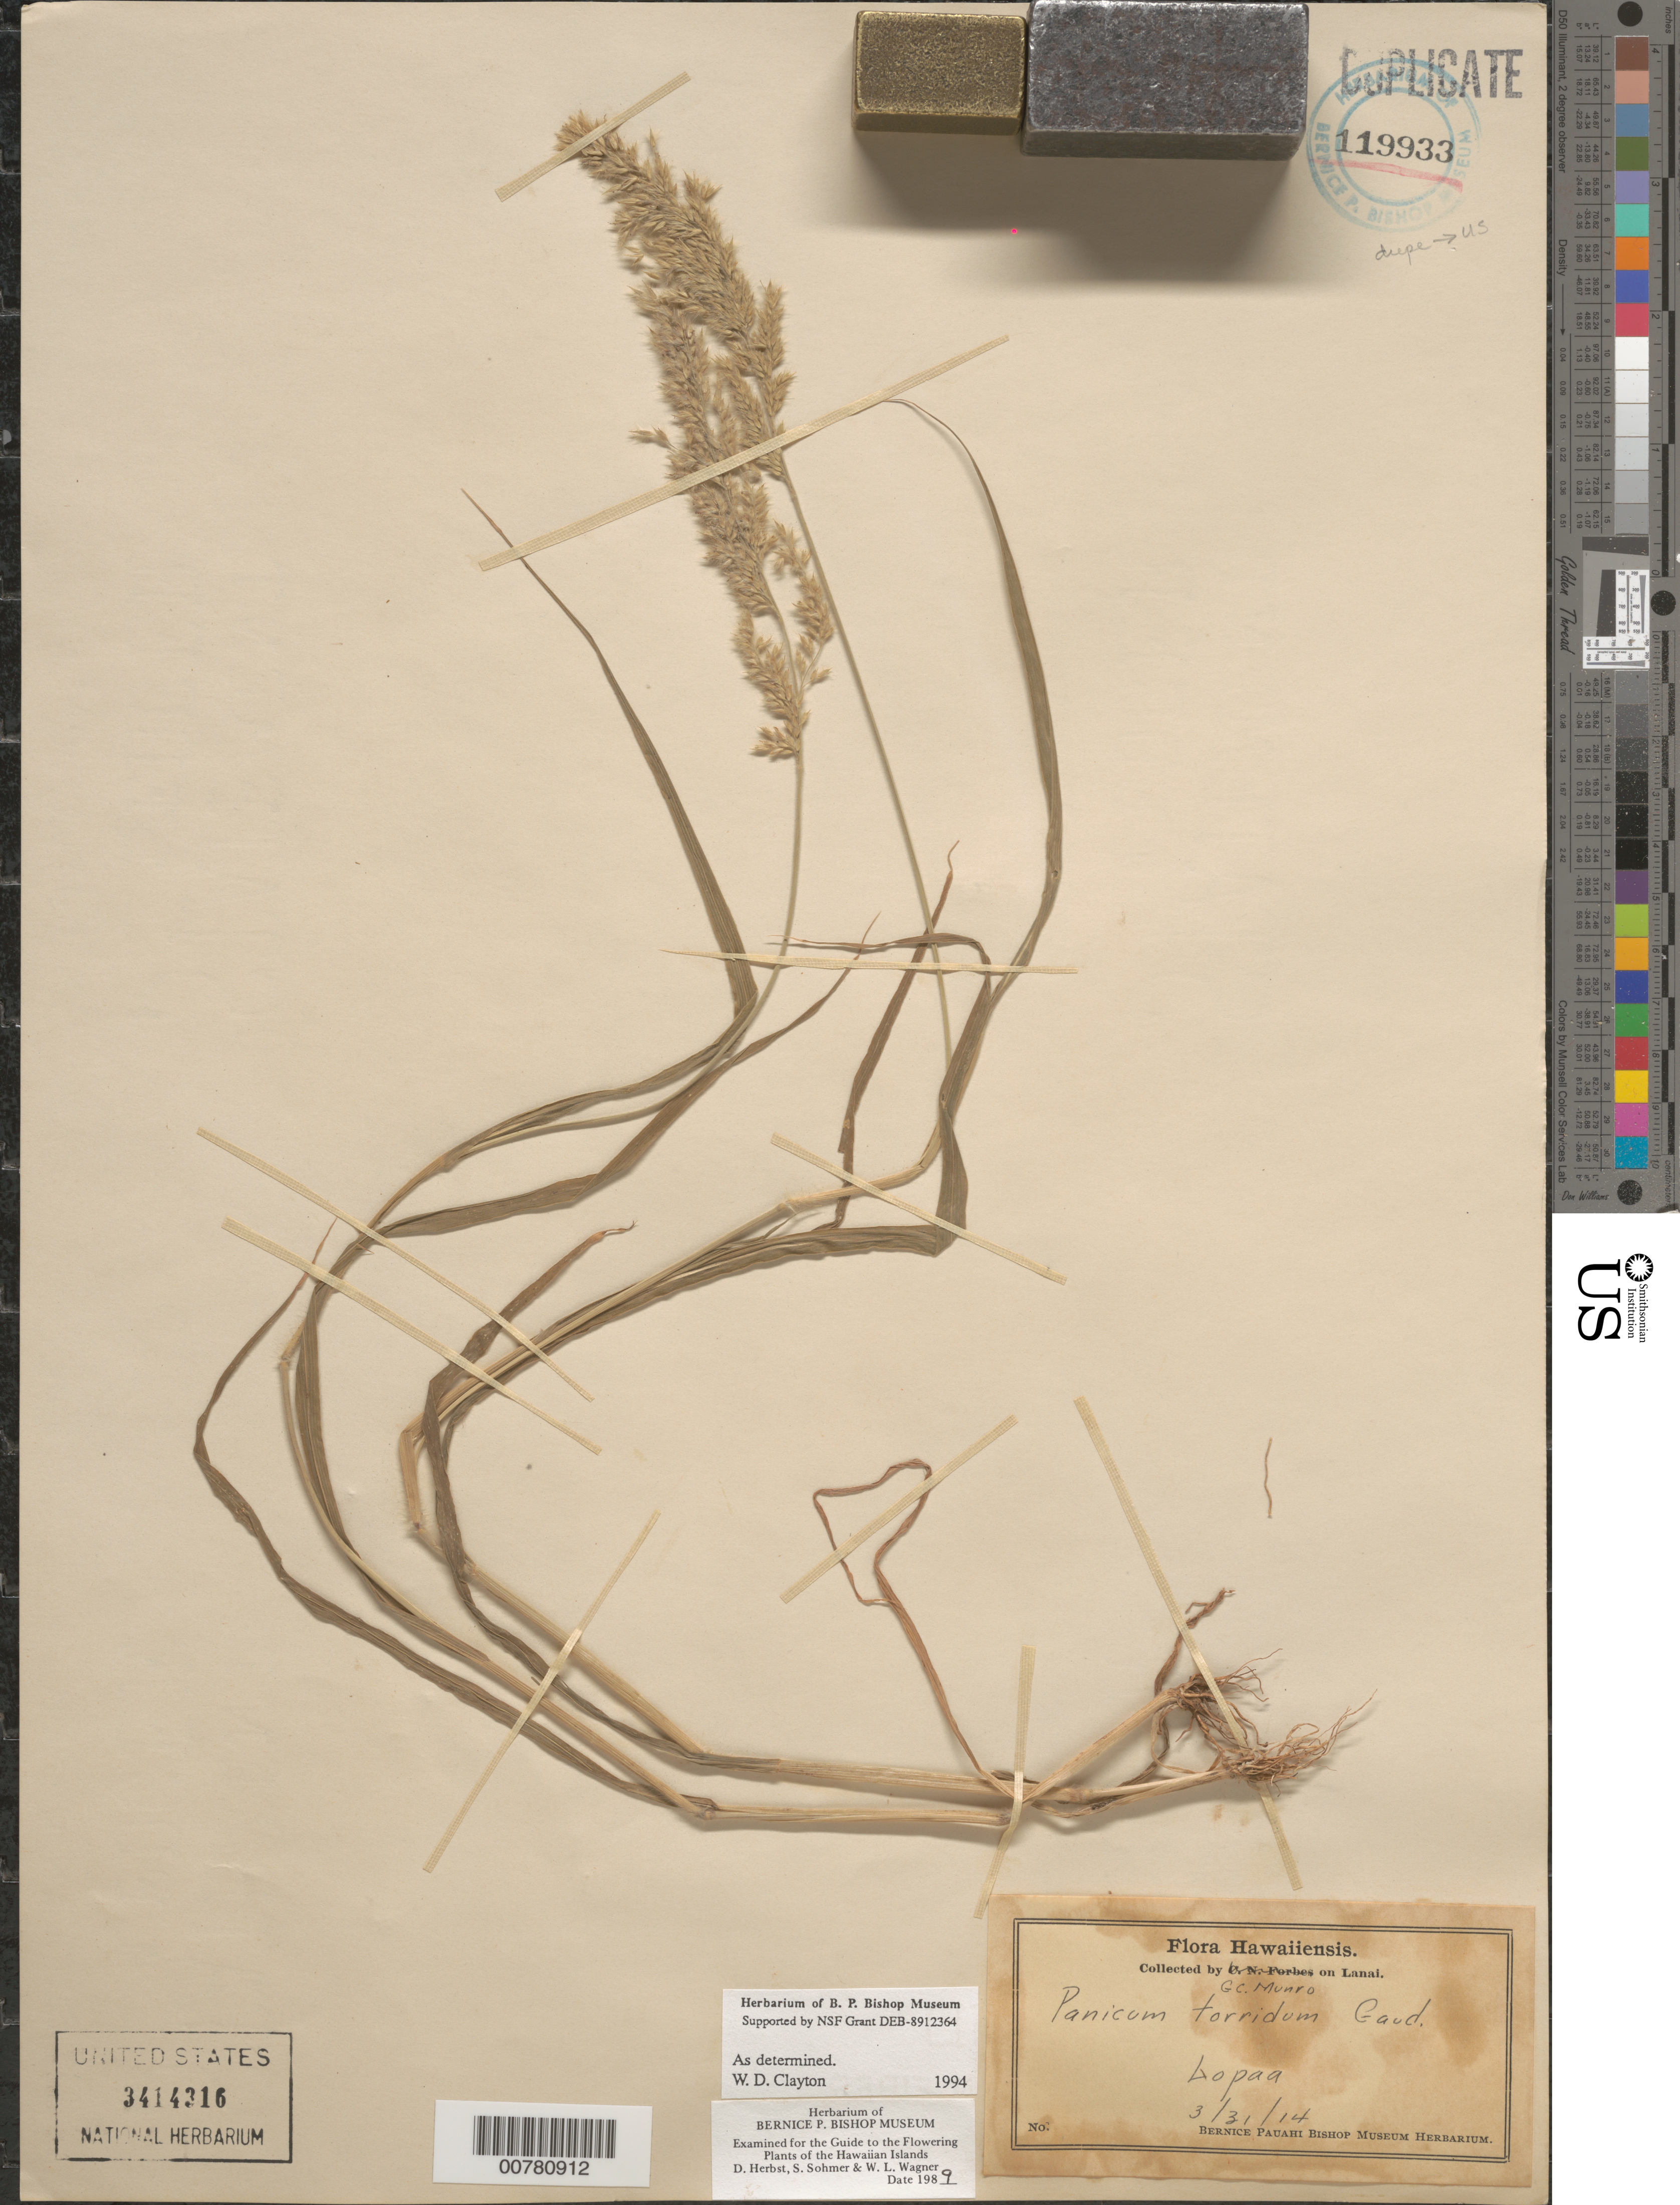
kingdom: Plantae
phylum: Tracheophyta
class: Liliopsida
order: Poales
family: Poaceae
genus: Panicum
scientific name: Panicum torridum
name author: Gaudich.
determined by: Clayton, W. D.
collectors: G. C. Munro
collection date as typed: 31 Mar 1914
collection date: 1914-03-31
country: United States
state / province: Hawaii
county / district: Maui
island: Lana'i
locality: Lopaa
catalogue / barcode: US 3414316